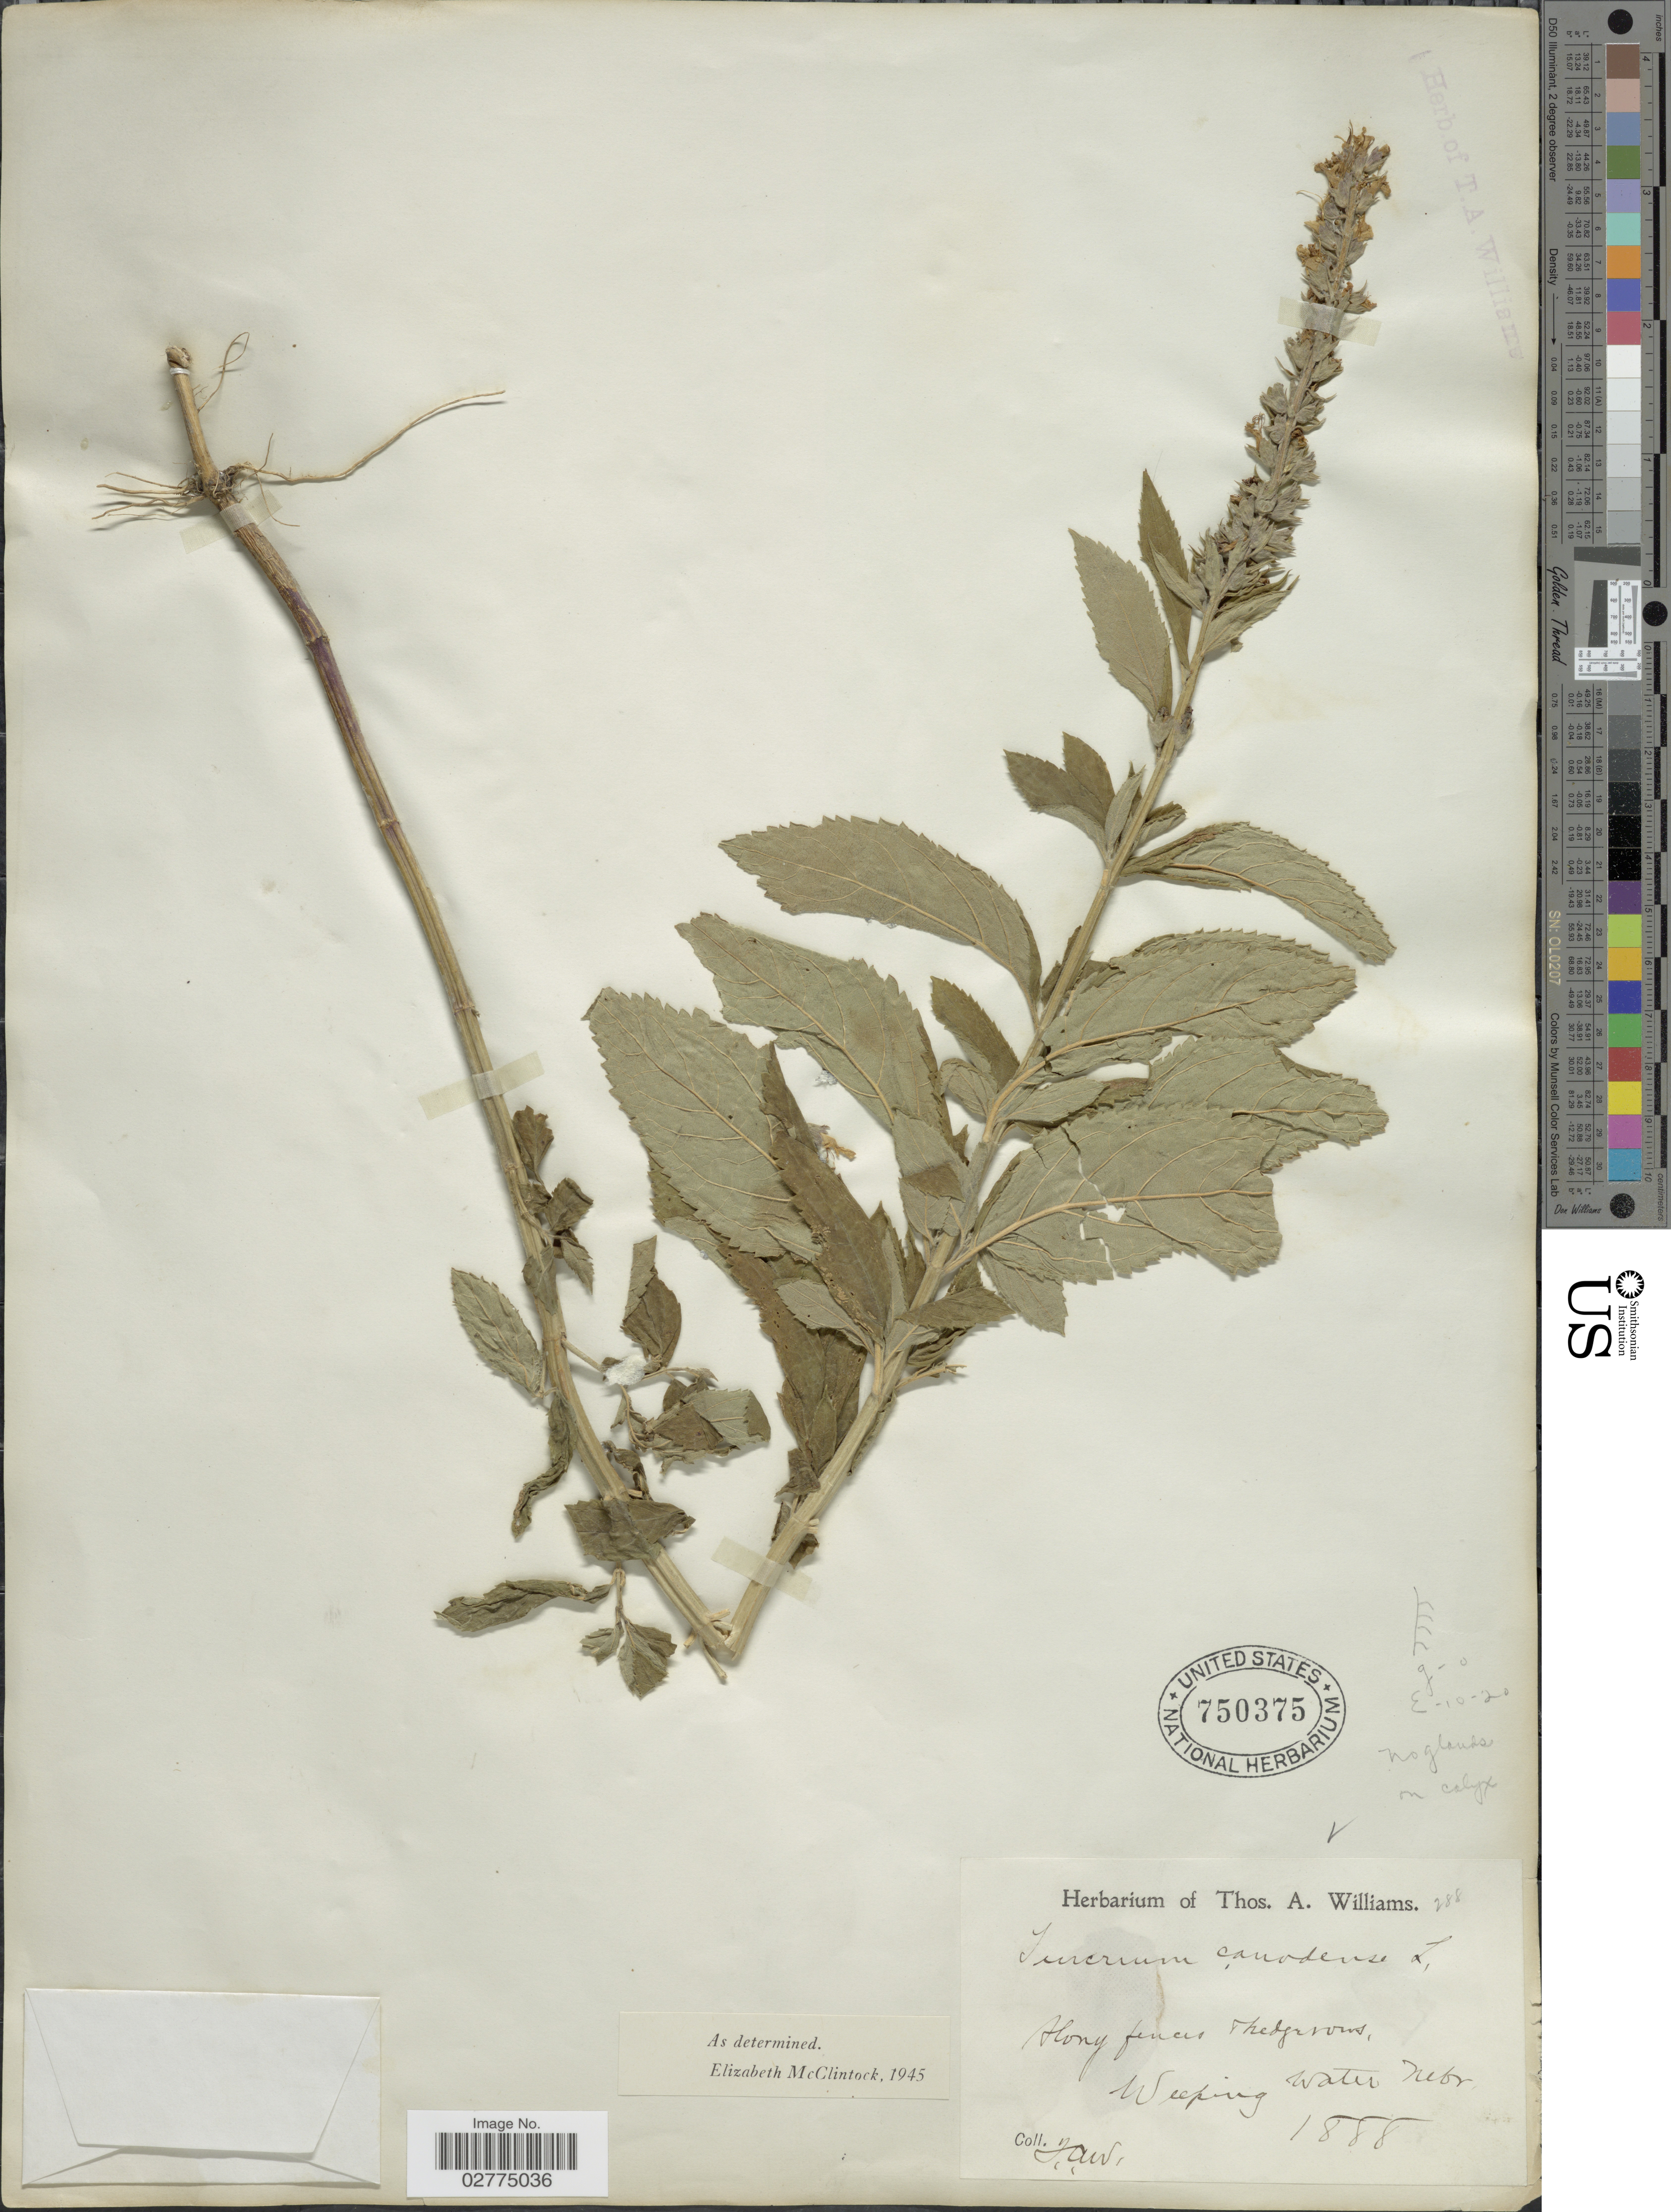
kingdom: Plantae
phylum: Tracheophyta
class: Magnoliopsida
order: Lamiales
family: Lamiaceae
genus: Teucrium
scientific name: Teucrium canadense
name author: L.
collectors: T. A. Williams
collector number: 288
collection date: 1888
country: United States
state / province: Nebraska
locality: Weeping Water.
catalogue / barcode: US 750375